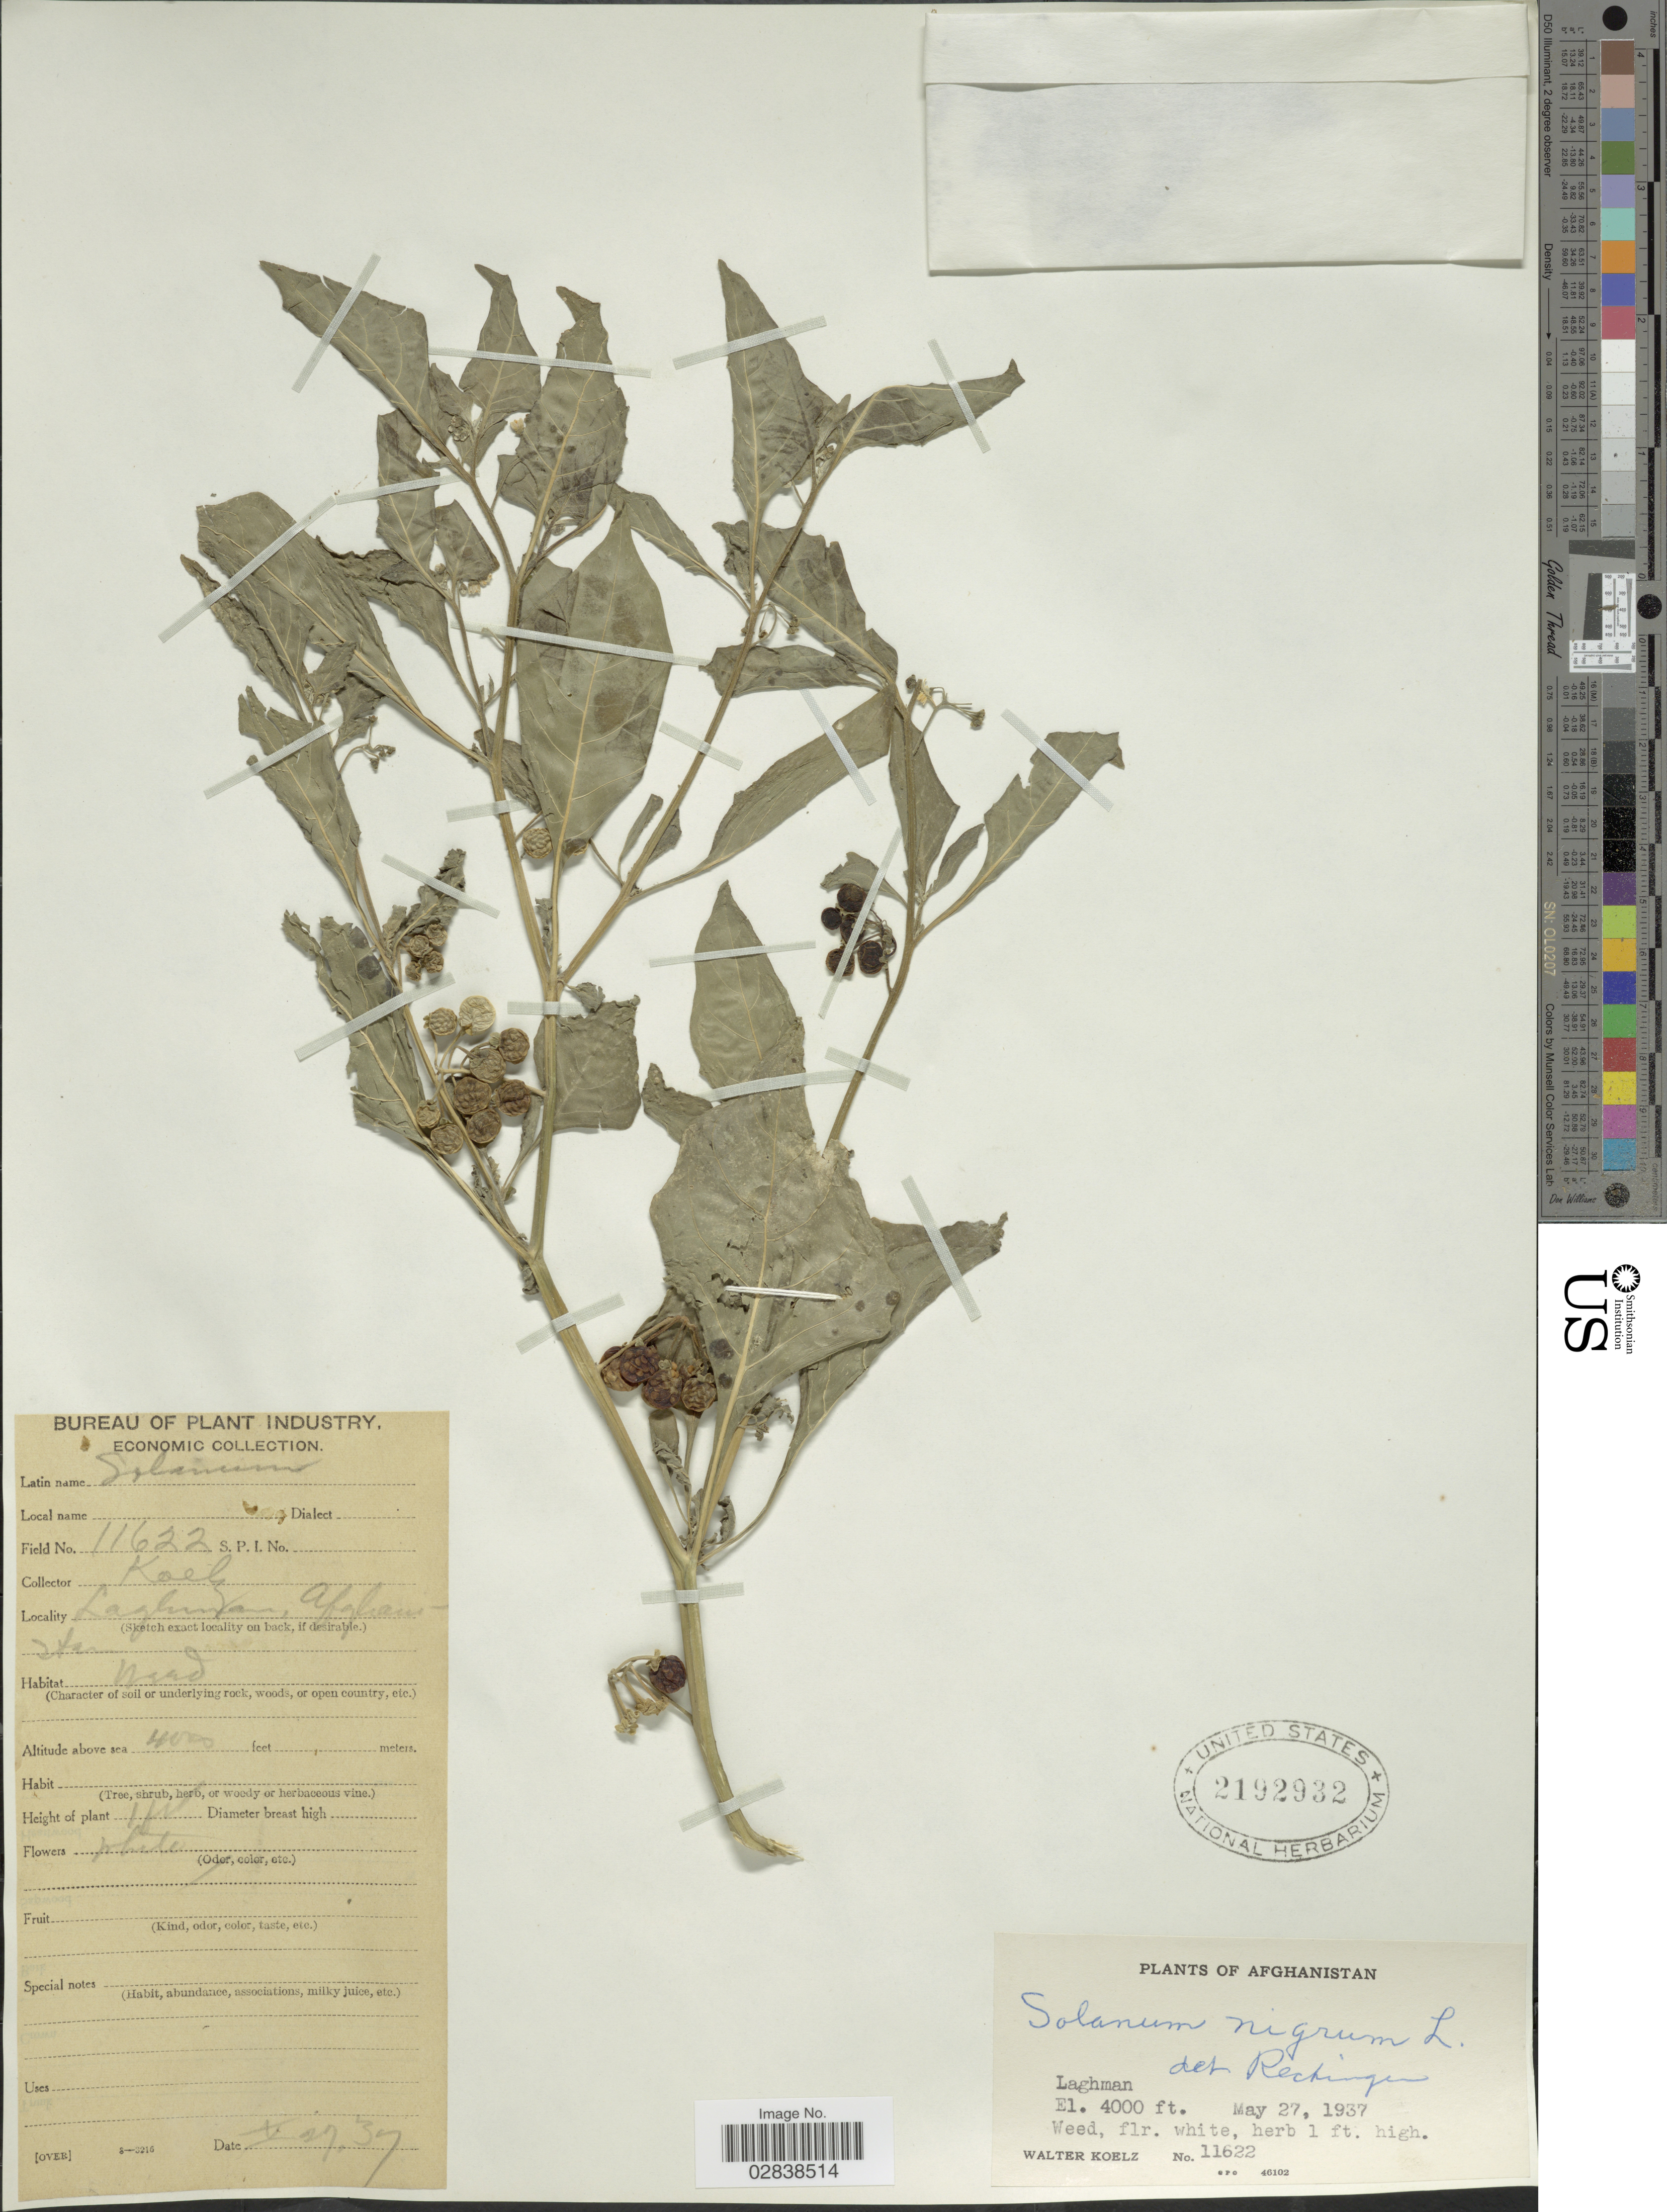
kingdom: Plantae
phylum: Tracheophyta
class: Magnoliopsida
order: Solanales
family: Solanaceae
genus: Solanum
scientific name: Solanum nigrum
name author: L.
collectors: W. N. Koelz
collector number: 11622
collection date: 1937-05-27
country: Afghanistan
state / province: Laghman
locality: Laghman.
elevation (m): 1219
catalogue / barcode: US 2192932